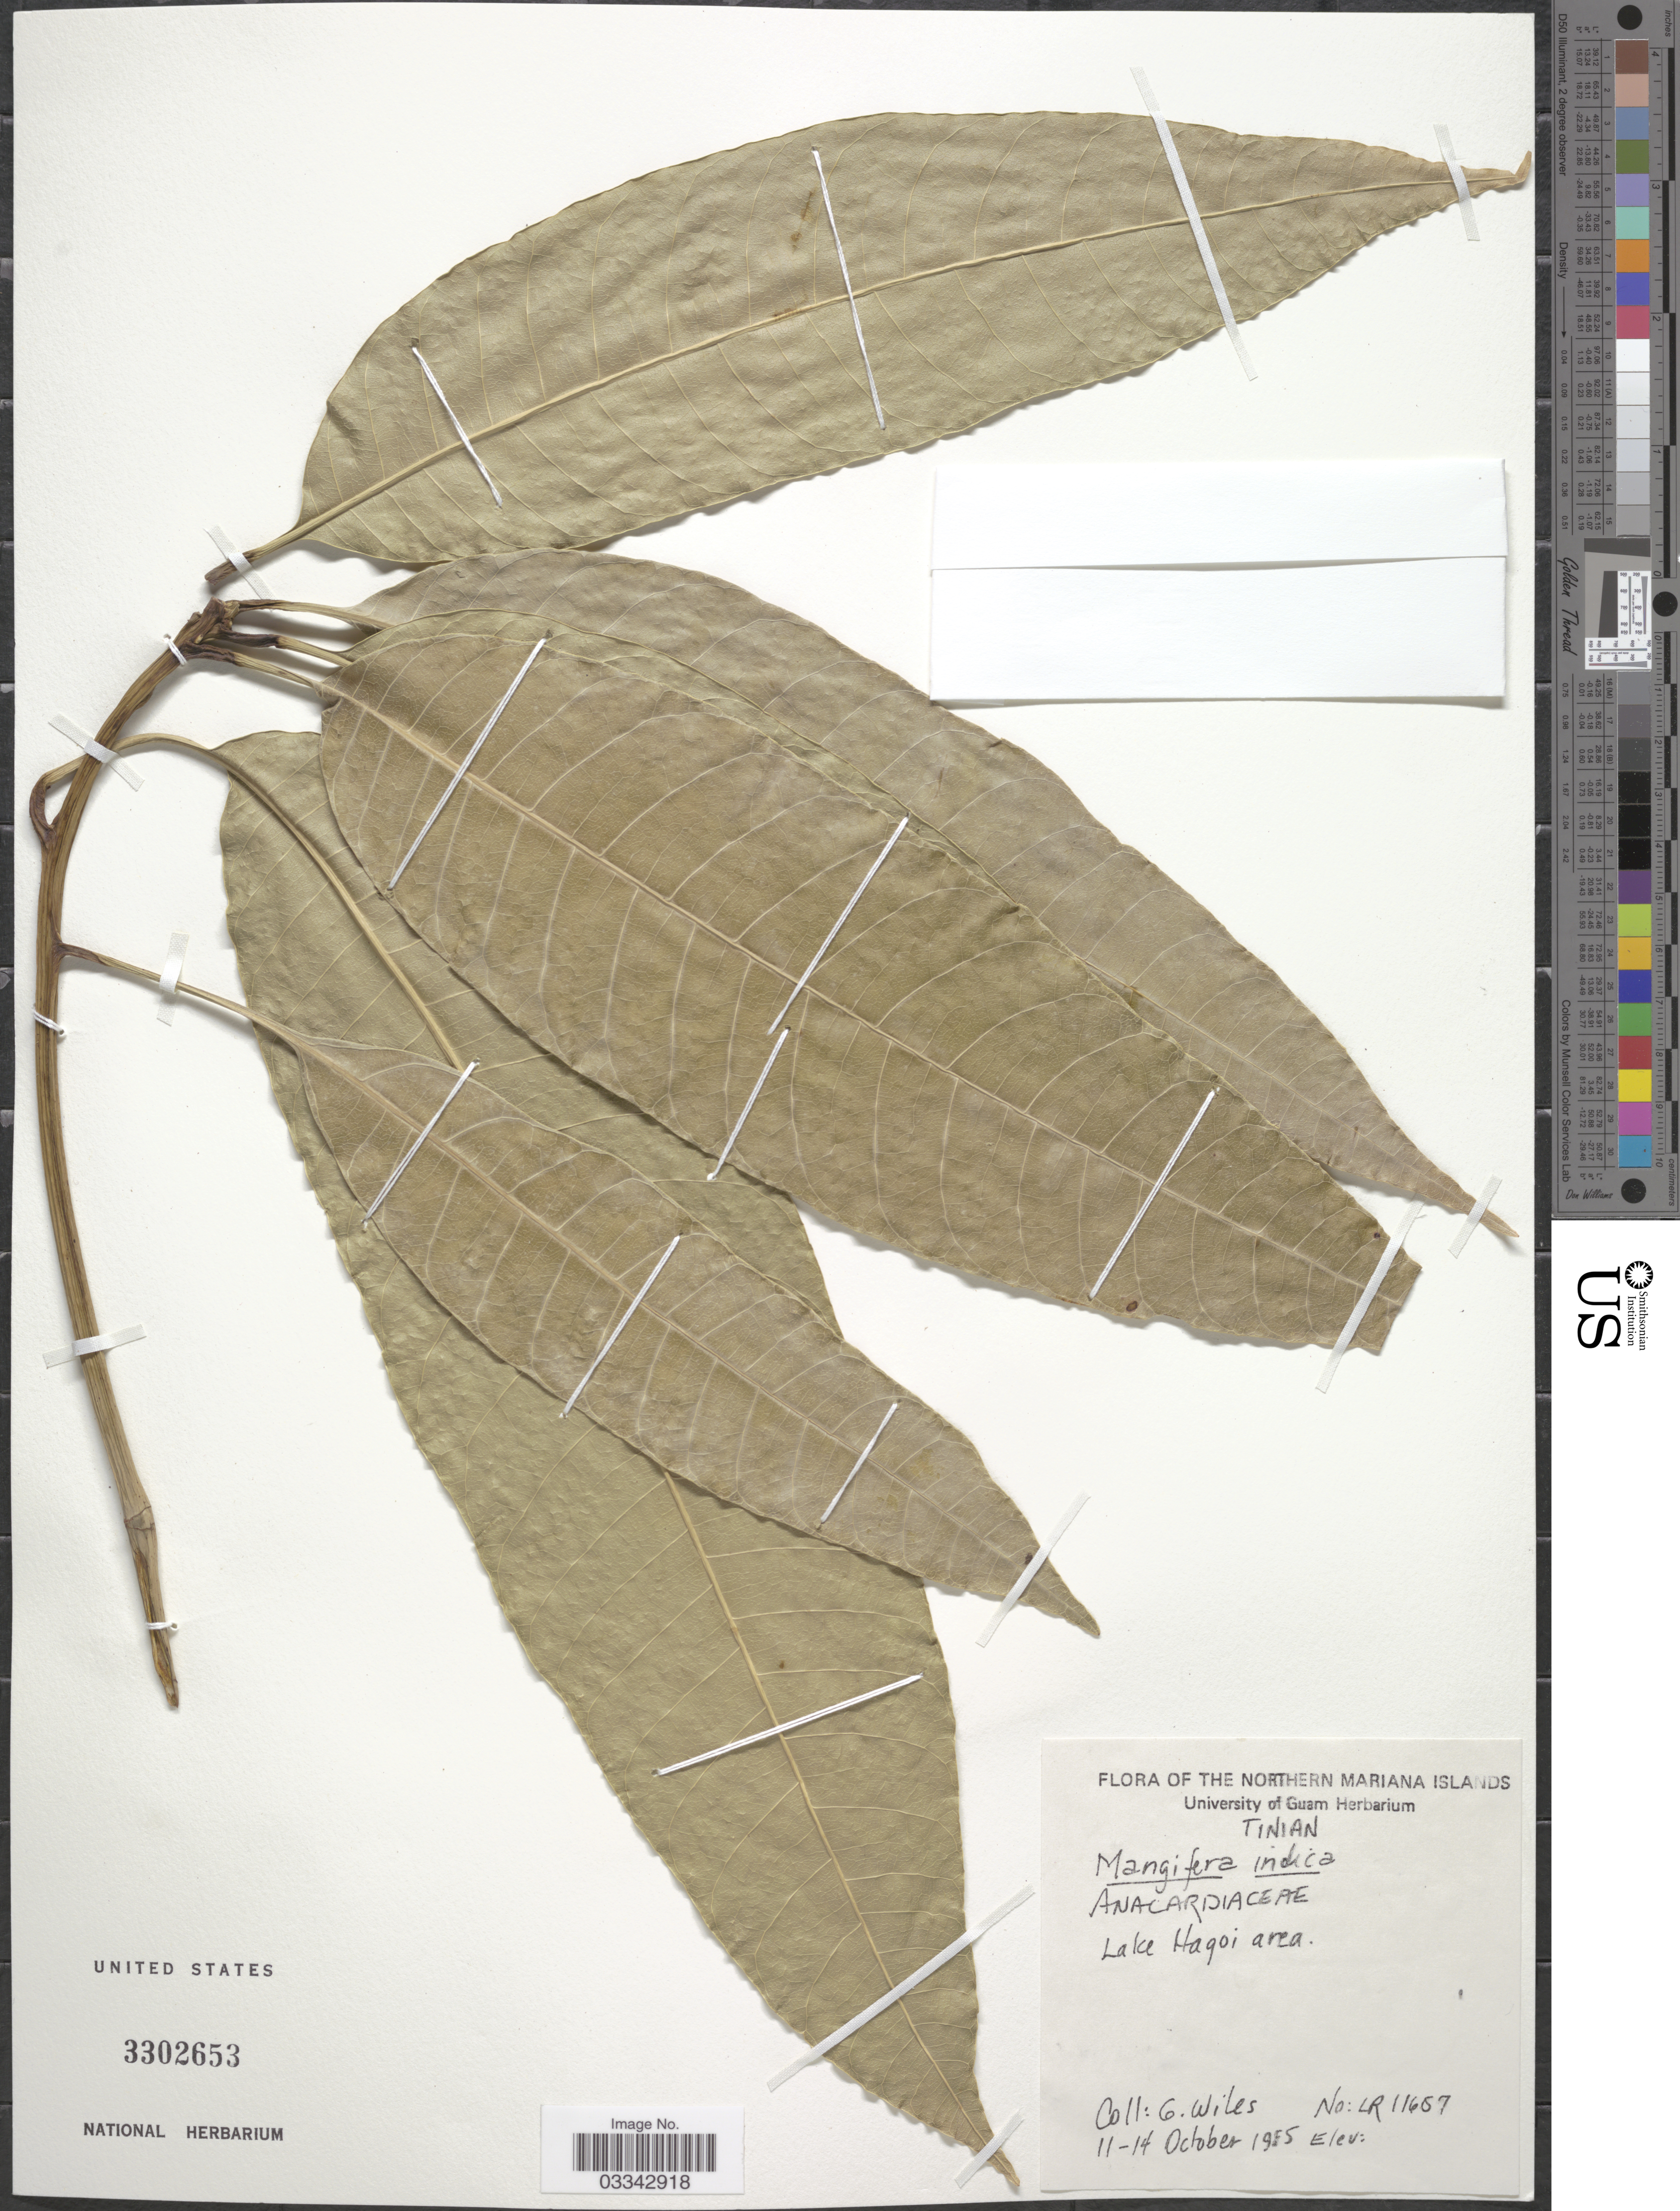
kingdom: Plantae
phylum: Tracheophyta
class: Magnoliopsida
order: Sapindales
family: Anacardiaceae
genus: Mangifera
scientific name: Mangifera indica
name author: L.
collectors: G. Wiles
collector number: LR 11657*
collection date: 1915-10-11/1915-10-14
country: Northern Mariana Islands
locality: The Northern Mariana Islands. Tinian. Lake Hagoi area.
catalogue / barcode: US 3302653